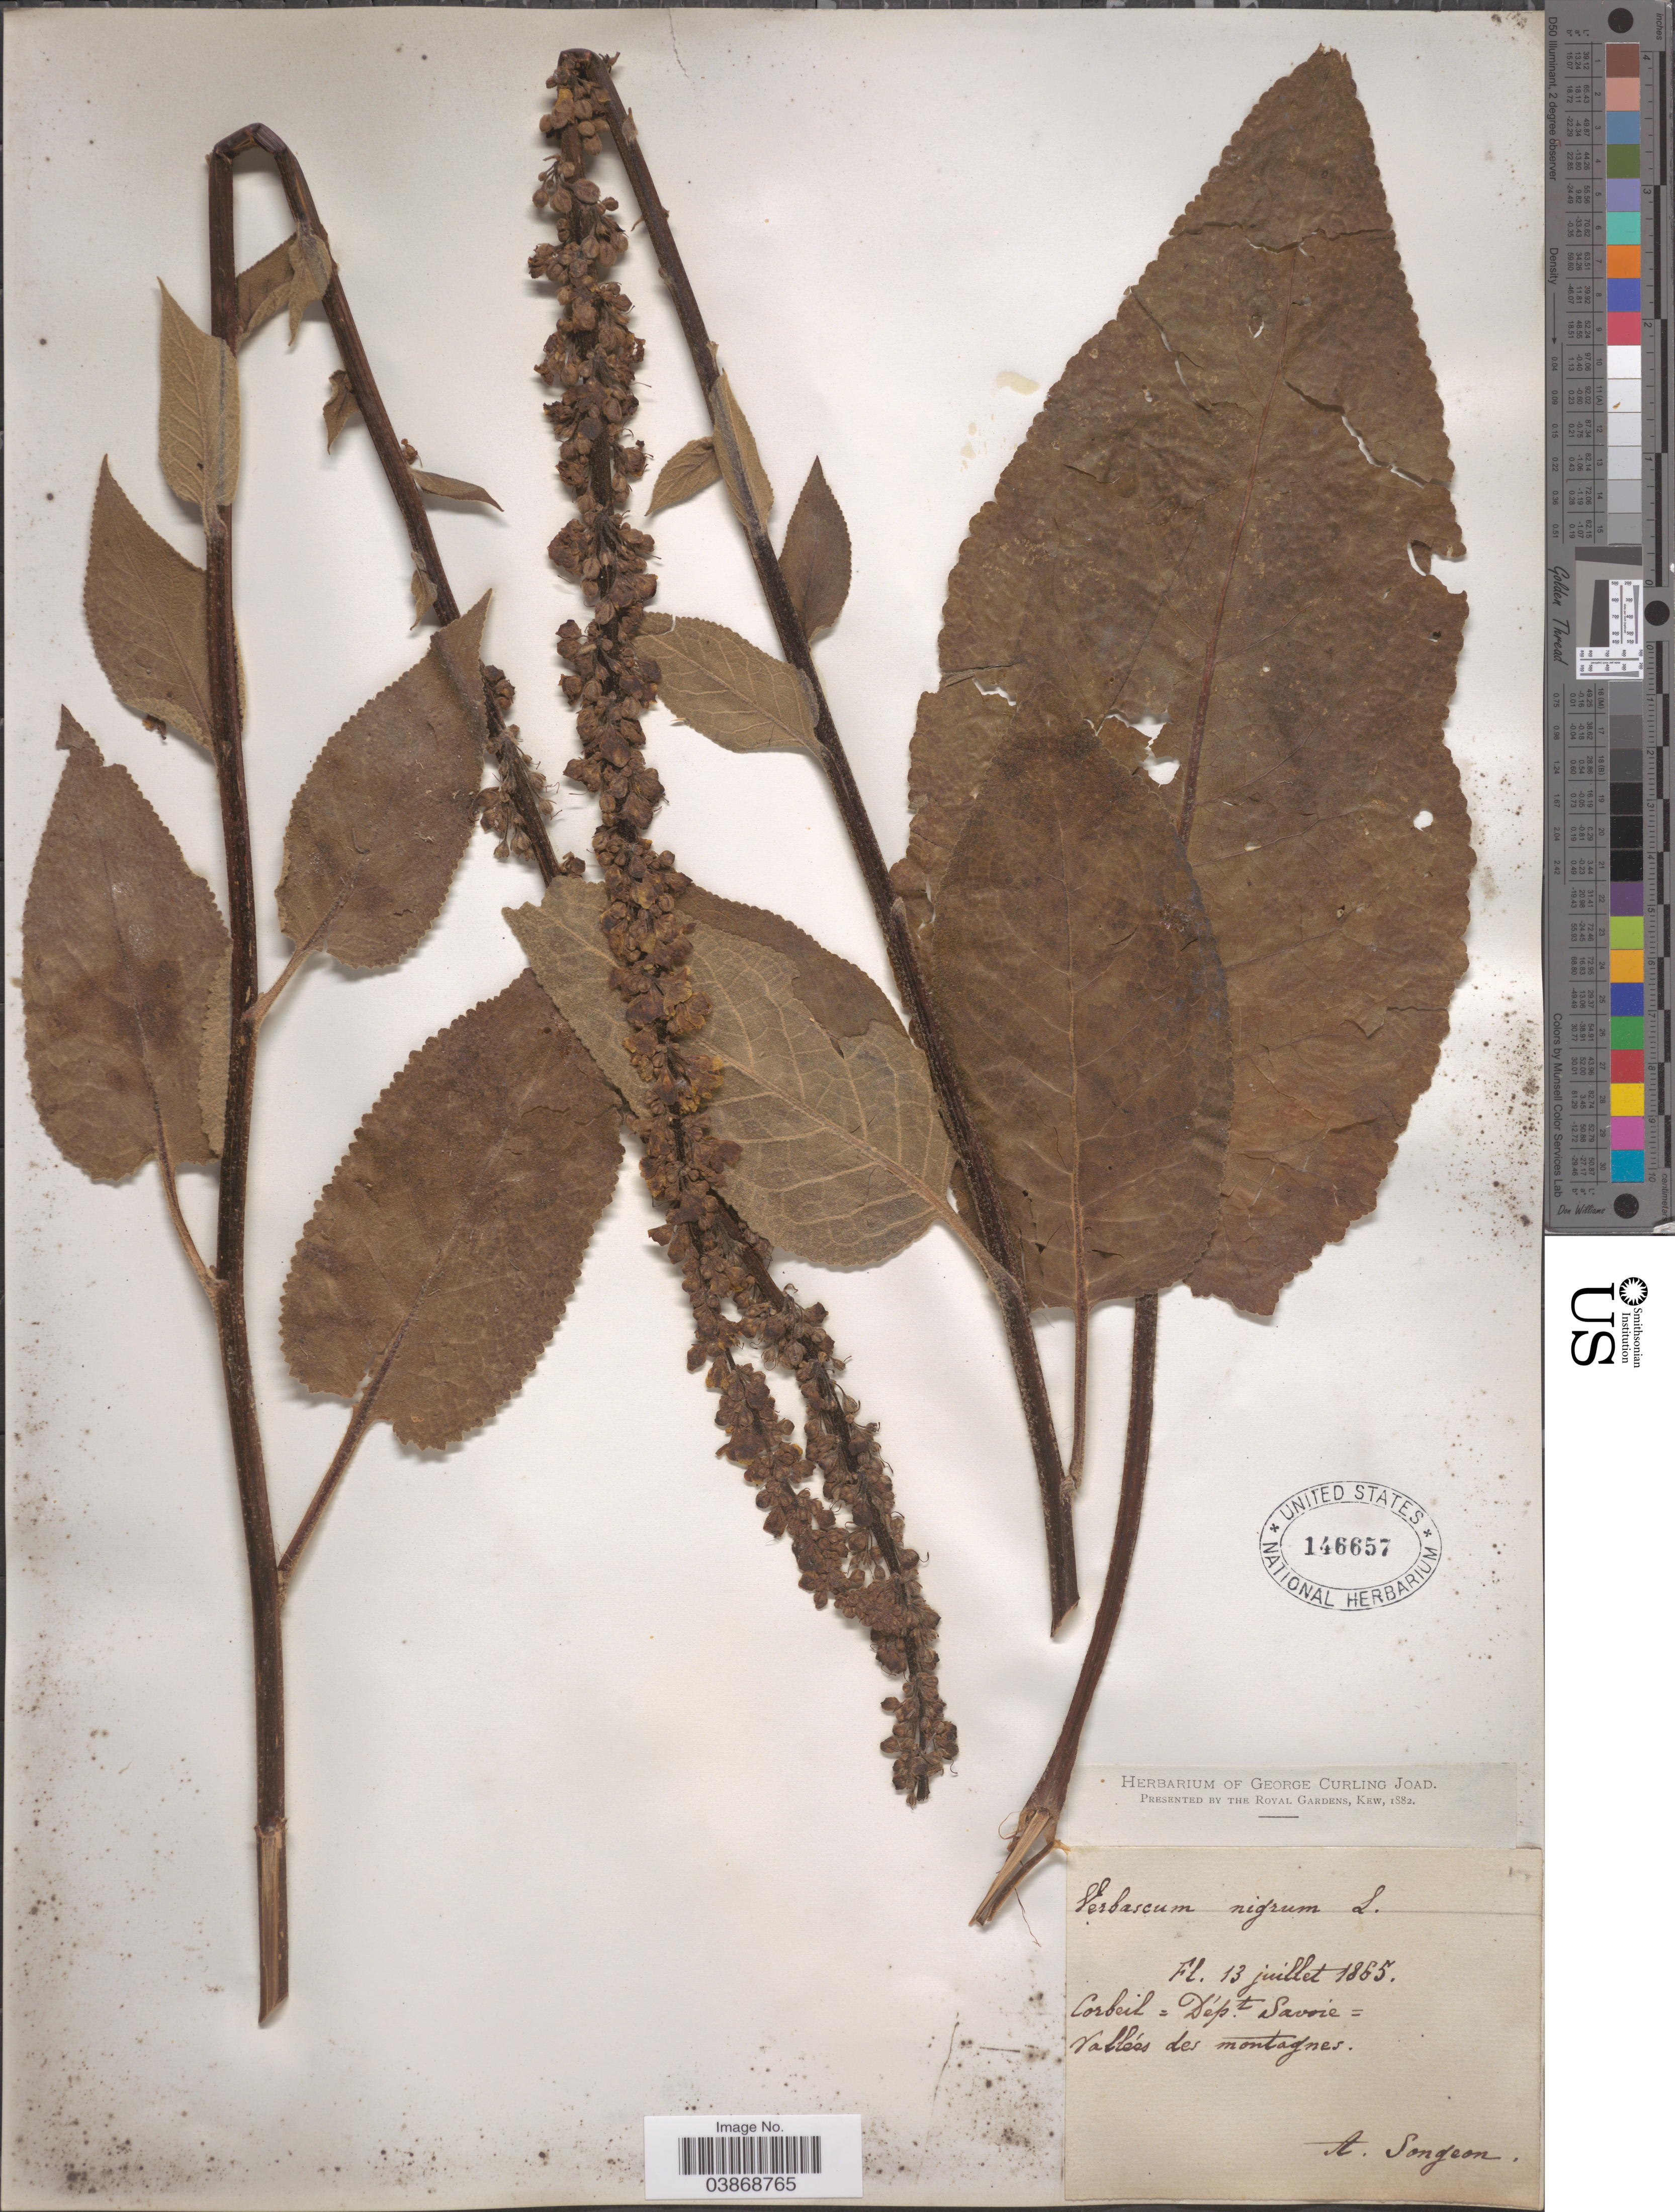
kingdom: Plantae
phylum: Tracheophyta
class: Magnoliopsida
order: Lamiales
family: Scrophulariaceae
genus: Verbascum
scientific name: Verbascum nigrum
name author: L.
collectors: A. Songeon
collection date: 1865-07-13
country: France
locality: Corbeil = Dept. Savoie. Valléss des montagnes.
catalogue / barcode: US 146657